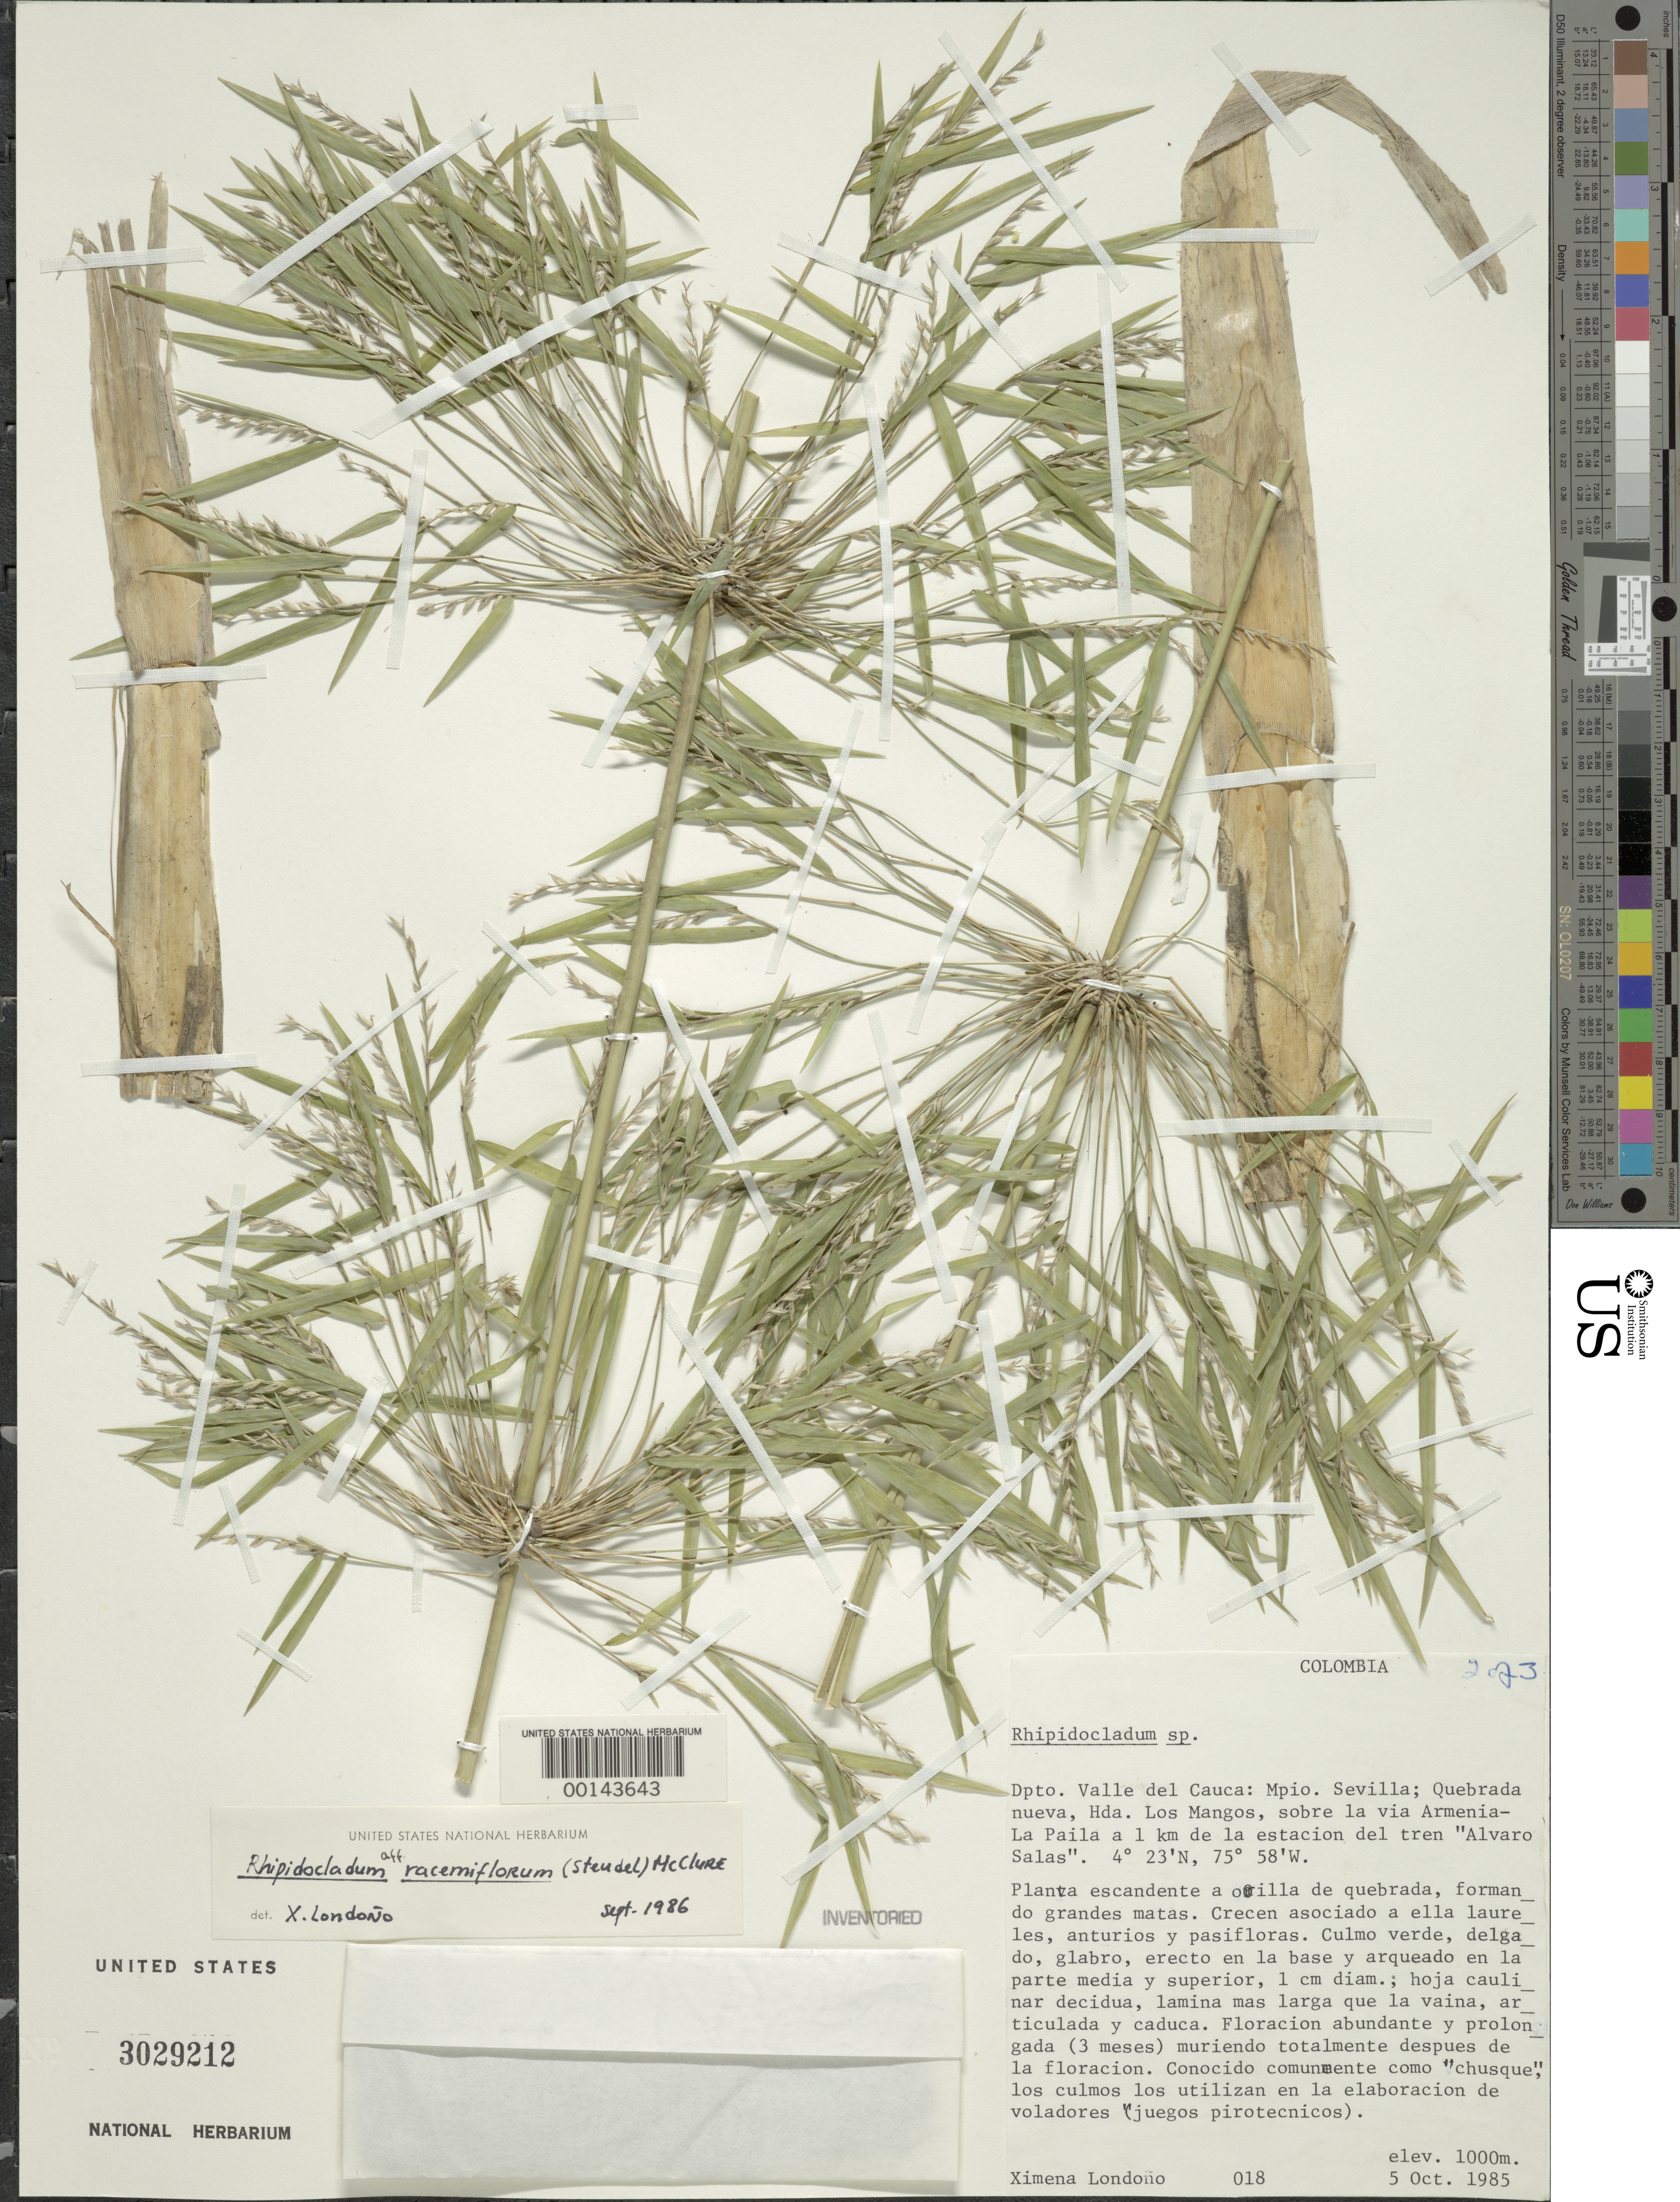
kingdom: Plantae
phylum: Tracheophyta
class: Liliopsida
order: Poales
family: Poaceae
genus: Rhipidocladum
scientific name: Rhipidocladum racemiflorum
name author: (Steud.) McClure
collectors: X. Londoño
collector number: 85-018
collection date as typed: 05 Oct 1985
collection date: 1985-10-05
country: Colombia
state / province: Cauca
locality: Quebrada Nueva, Hda. los MAngos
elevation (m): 1000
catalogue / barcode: US 3029212